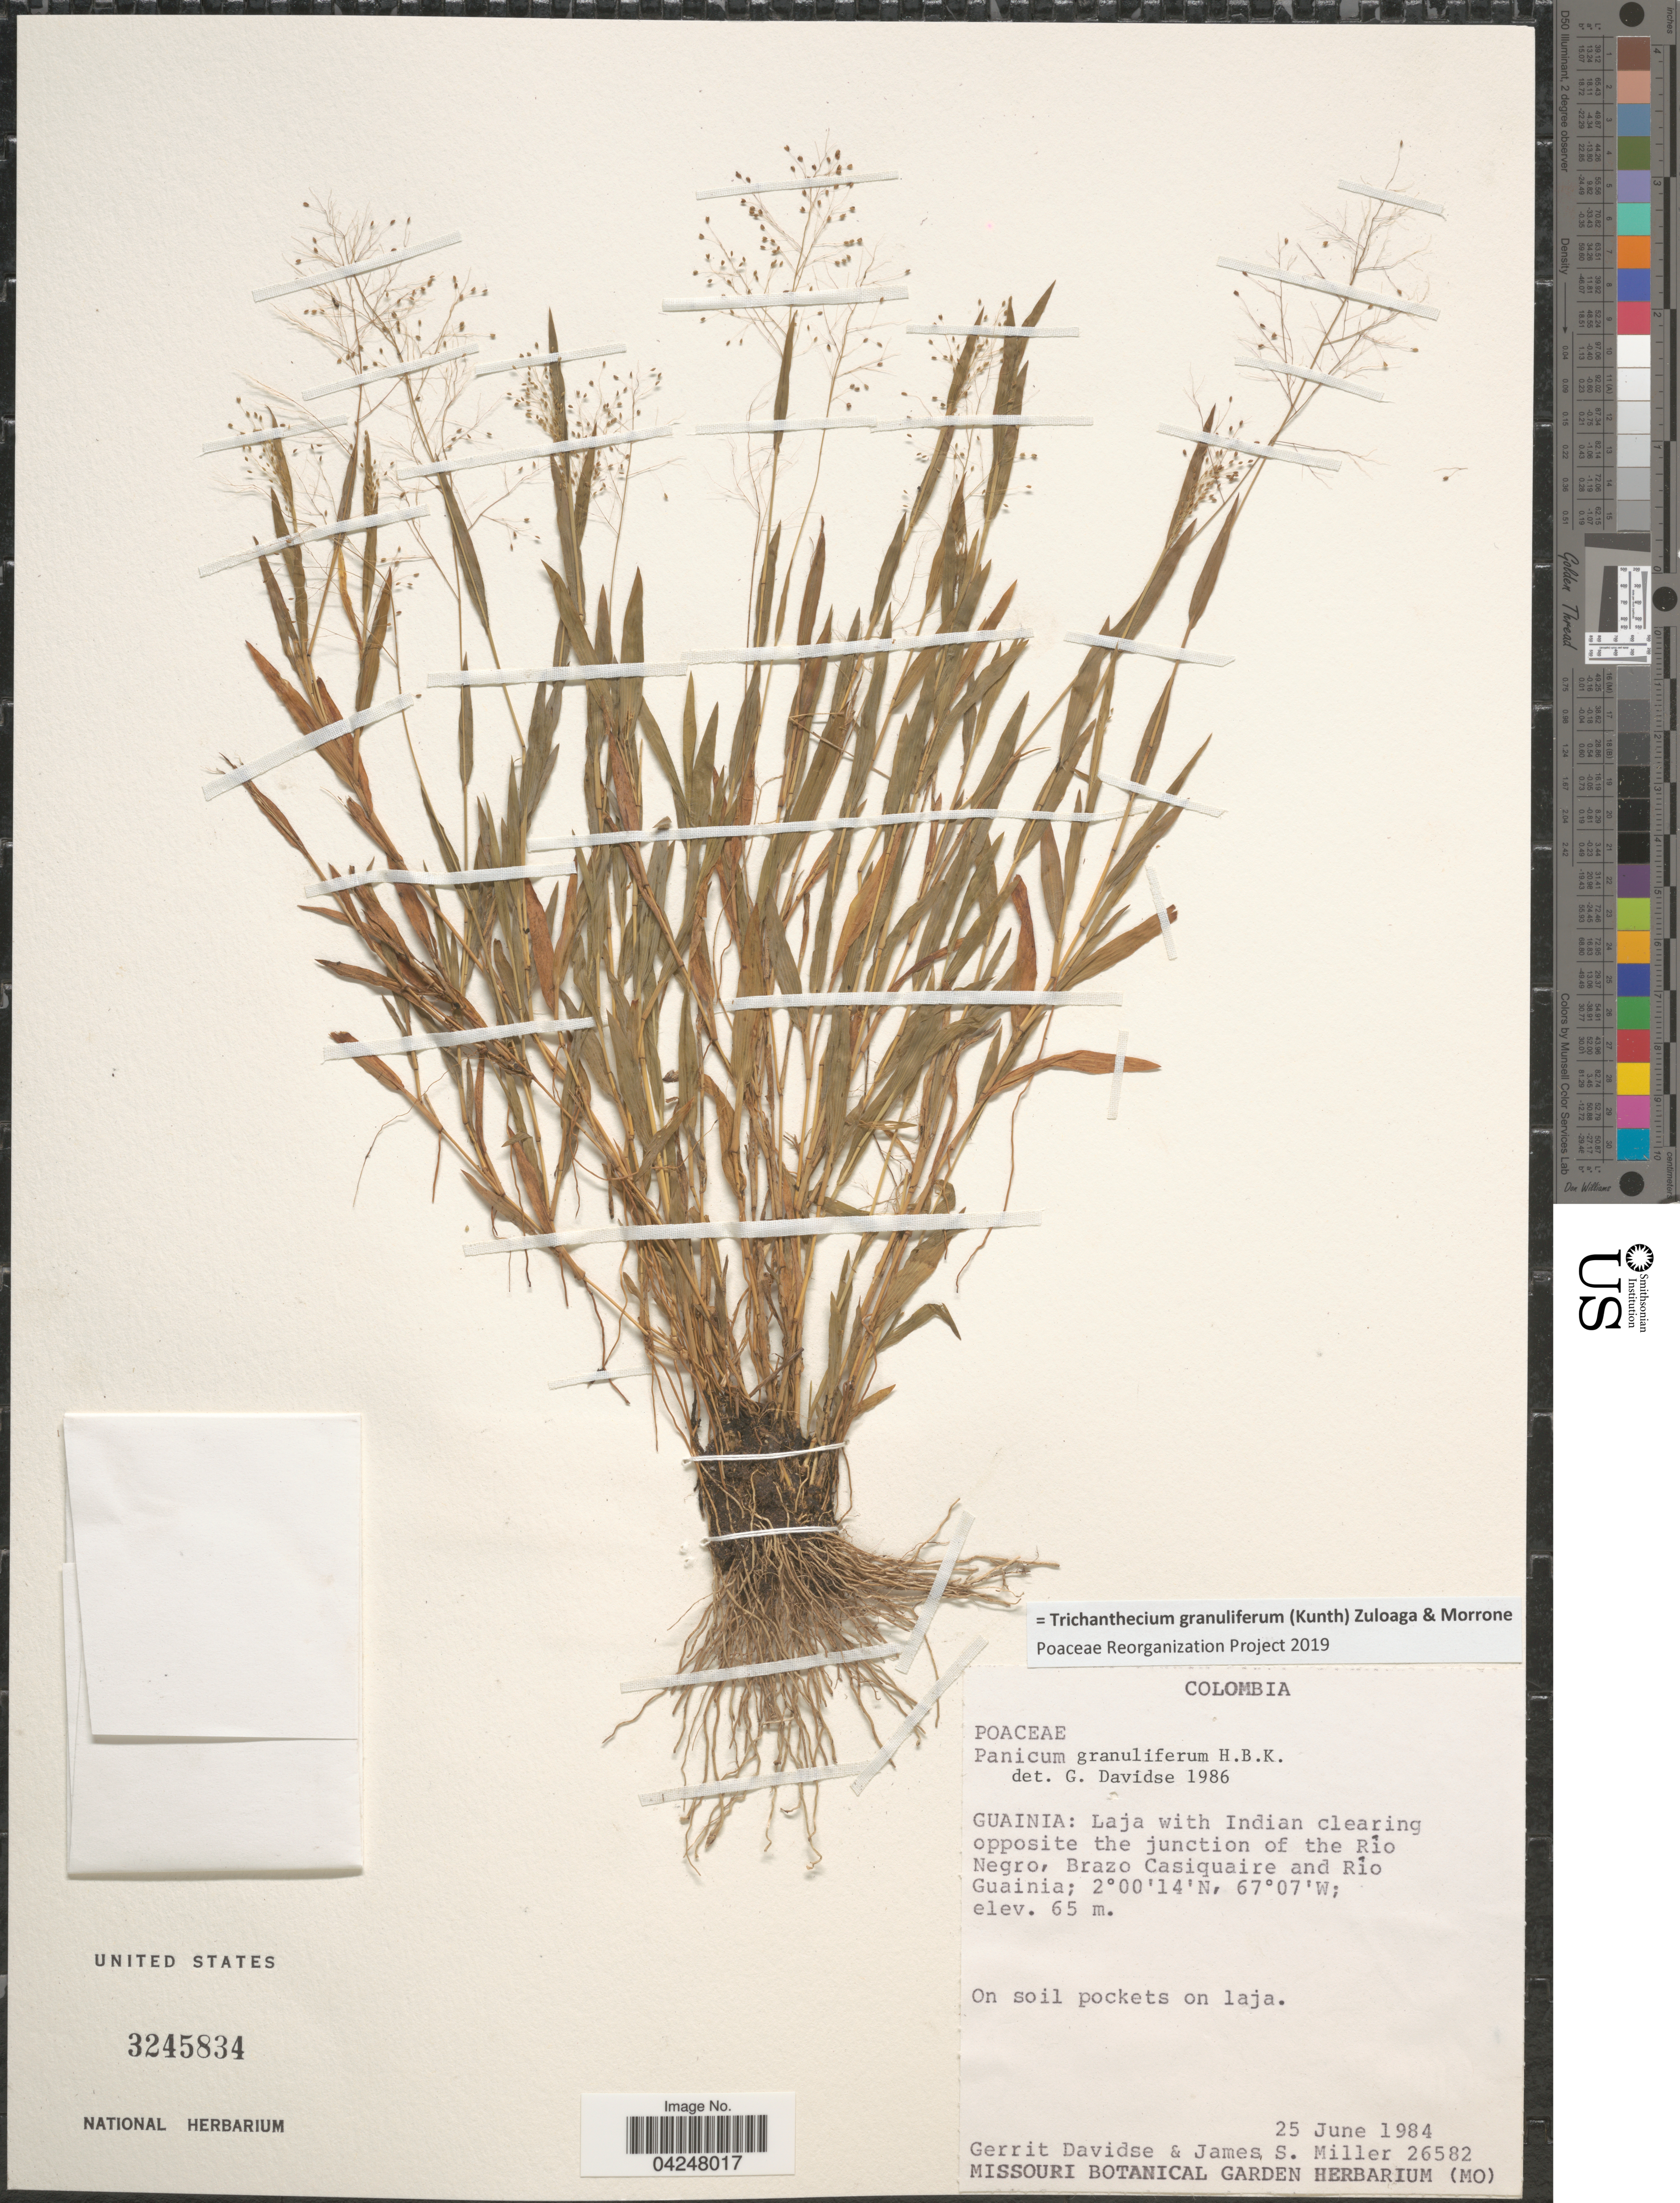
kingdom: Plantae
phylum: Tracheophyta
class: Liliopsida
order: Poales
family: Poaceae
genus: Trichanthecium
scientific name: Trichanthecium granuliferum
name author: (Kunth) Zuloaga & Morrone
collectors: G. Davidse & J. S. Miller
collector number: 26582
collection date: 1984-06-25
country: Colombia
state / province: Guainía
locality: Laja with Indian clearing opposite the junction of the Rio Negro, Brazo Casiquaire and Rio Guainia.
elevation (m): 65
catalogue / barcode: US 3245834